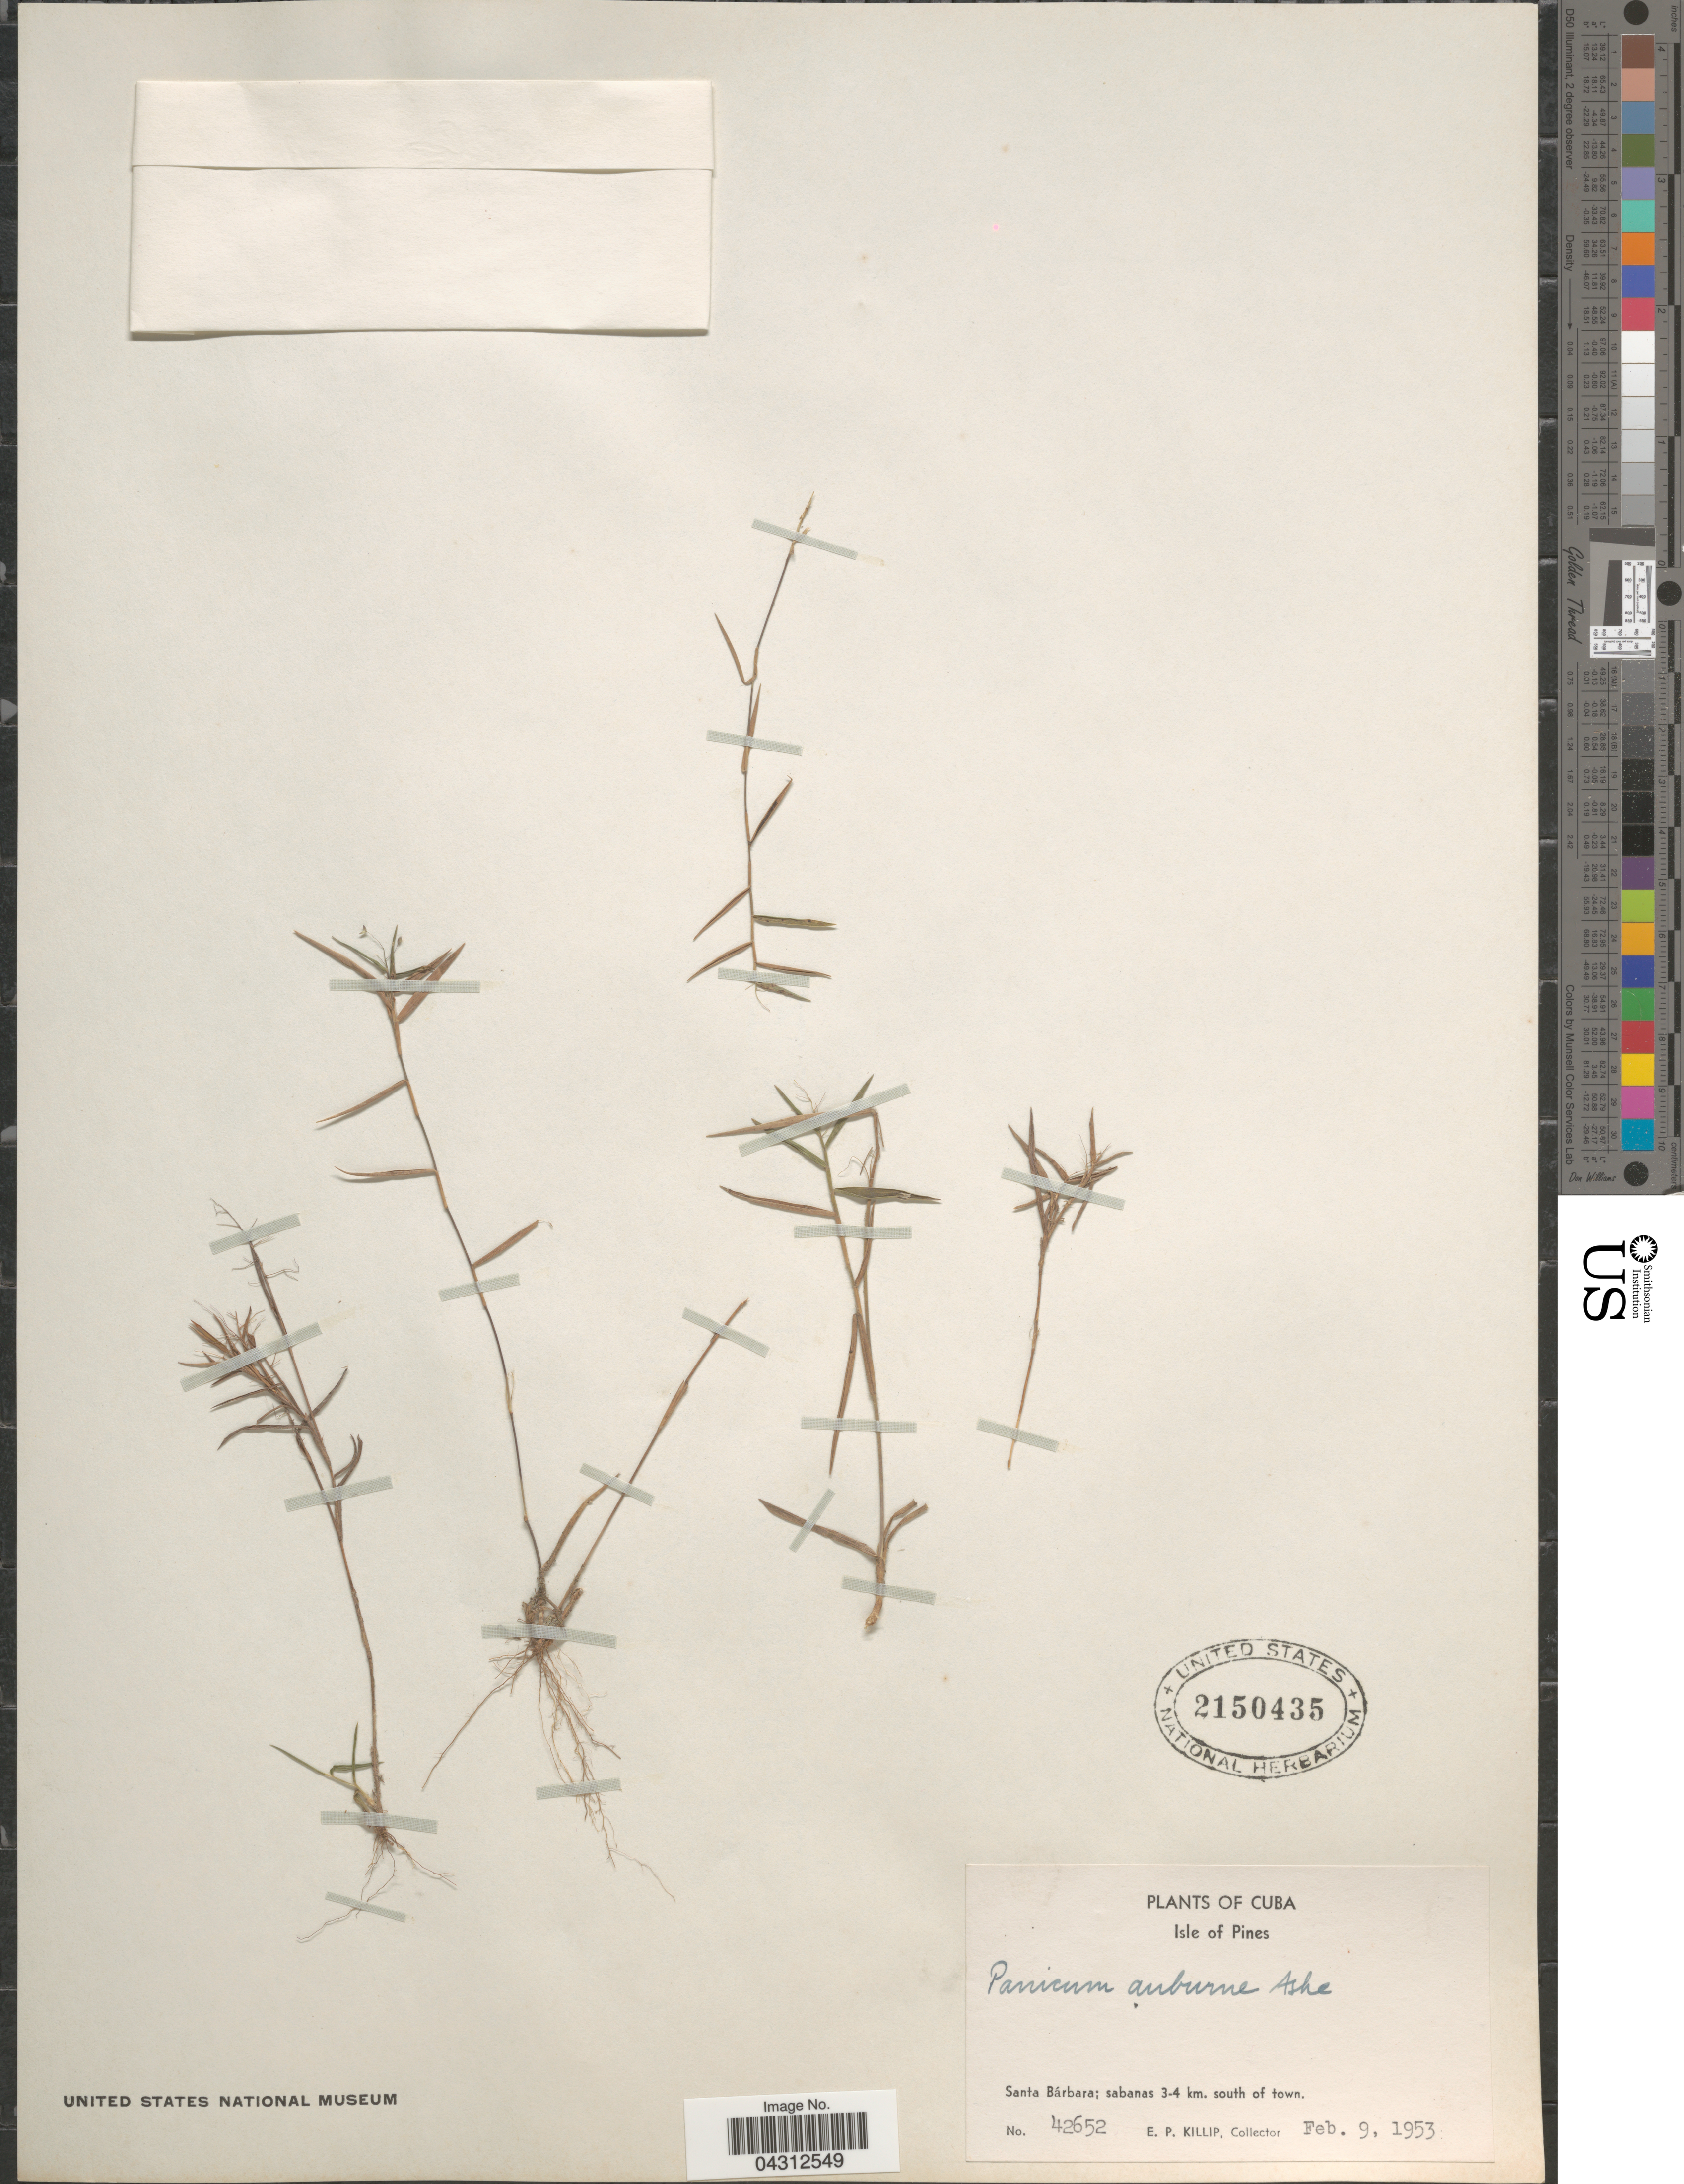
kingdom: Plantae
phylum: Tracheophyta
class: Liliopsida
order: Poales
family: Poaceae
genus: Dichanthelium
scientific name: Dichanthelium acuminatum var. longiligulatum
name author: (Nash) Gould & C.A. Clark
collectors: E. P. Killip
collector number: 42652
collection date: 1953-02-09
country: Cuba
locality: Isle of Pines. Santa Bárbara; sabanas 3-4 km. south of town.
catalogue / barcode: US 2150435